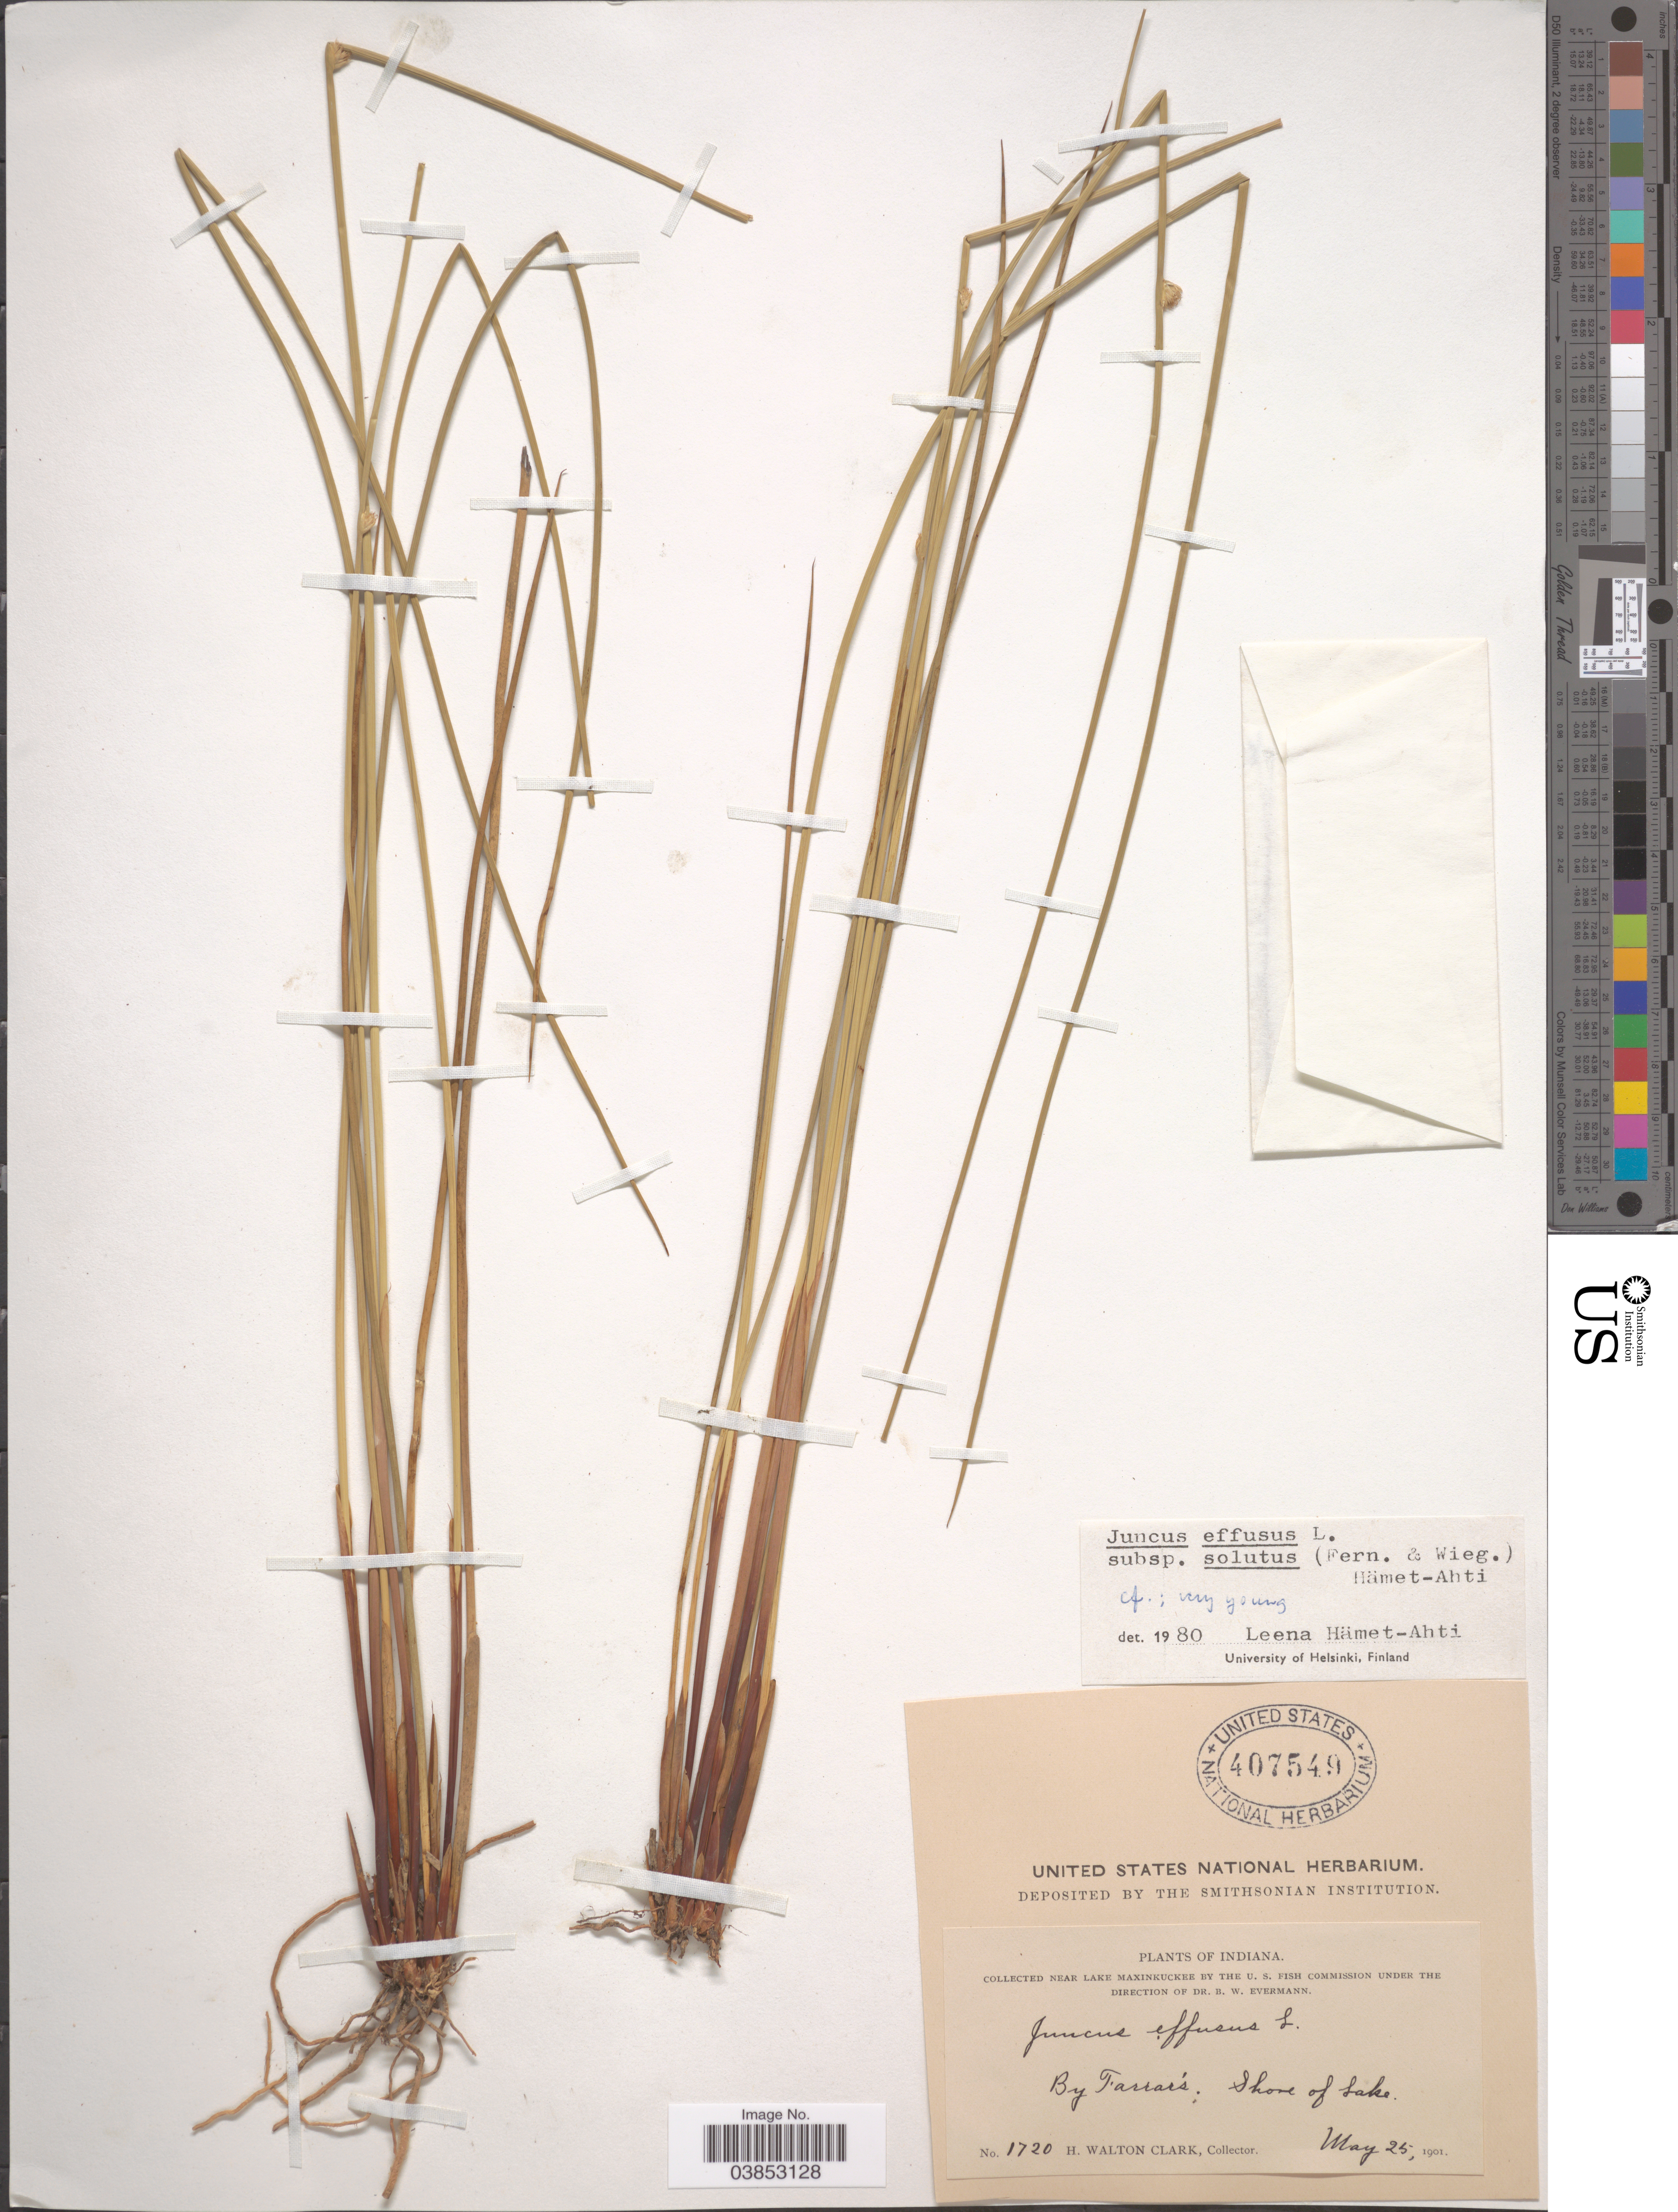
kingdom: Plantae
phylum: Tracheophyta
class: Liliopsida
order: Poales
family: Juncaceae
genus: Juncus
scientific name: Juncus effusus var. solutus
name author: Fernald & Wiegand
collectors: H. W. Clark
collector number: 1720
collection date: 1901-05-25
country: United States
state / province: Indiana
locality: Near Lake Maxinkuckee. By Farrar's. Shore of lake.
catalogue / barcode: US 407549